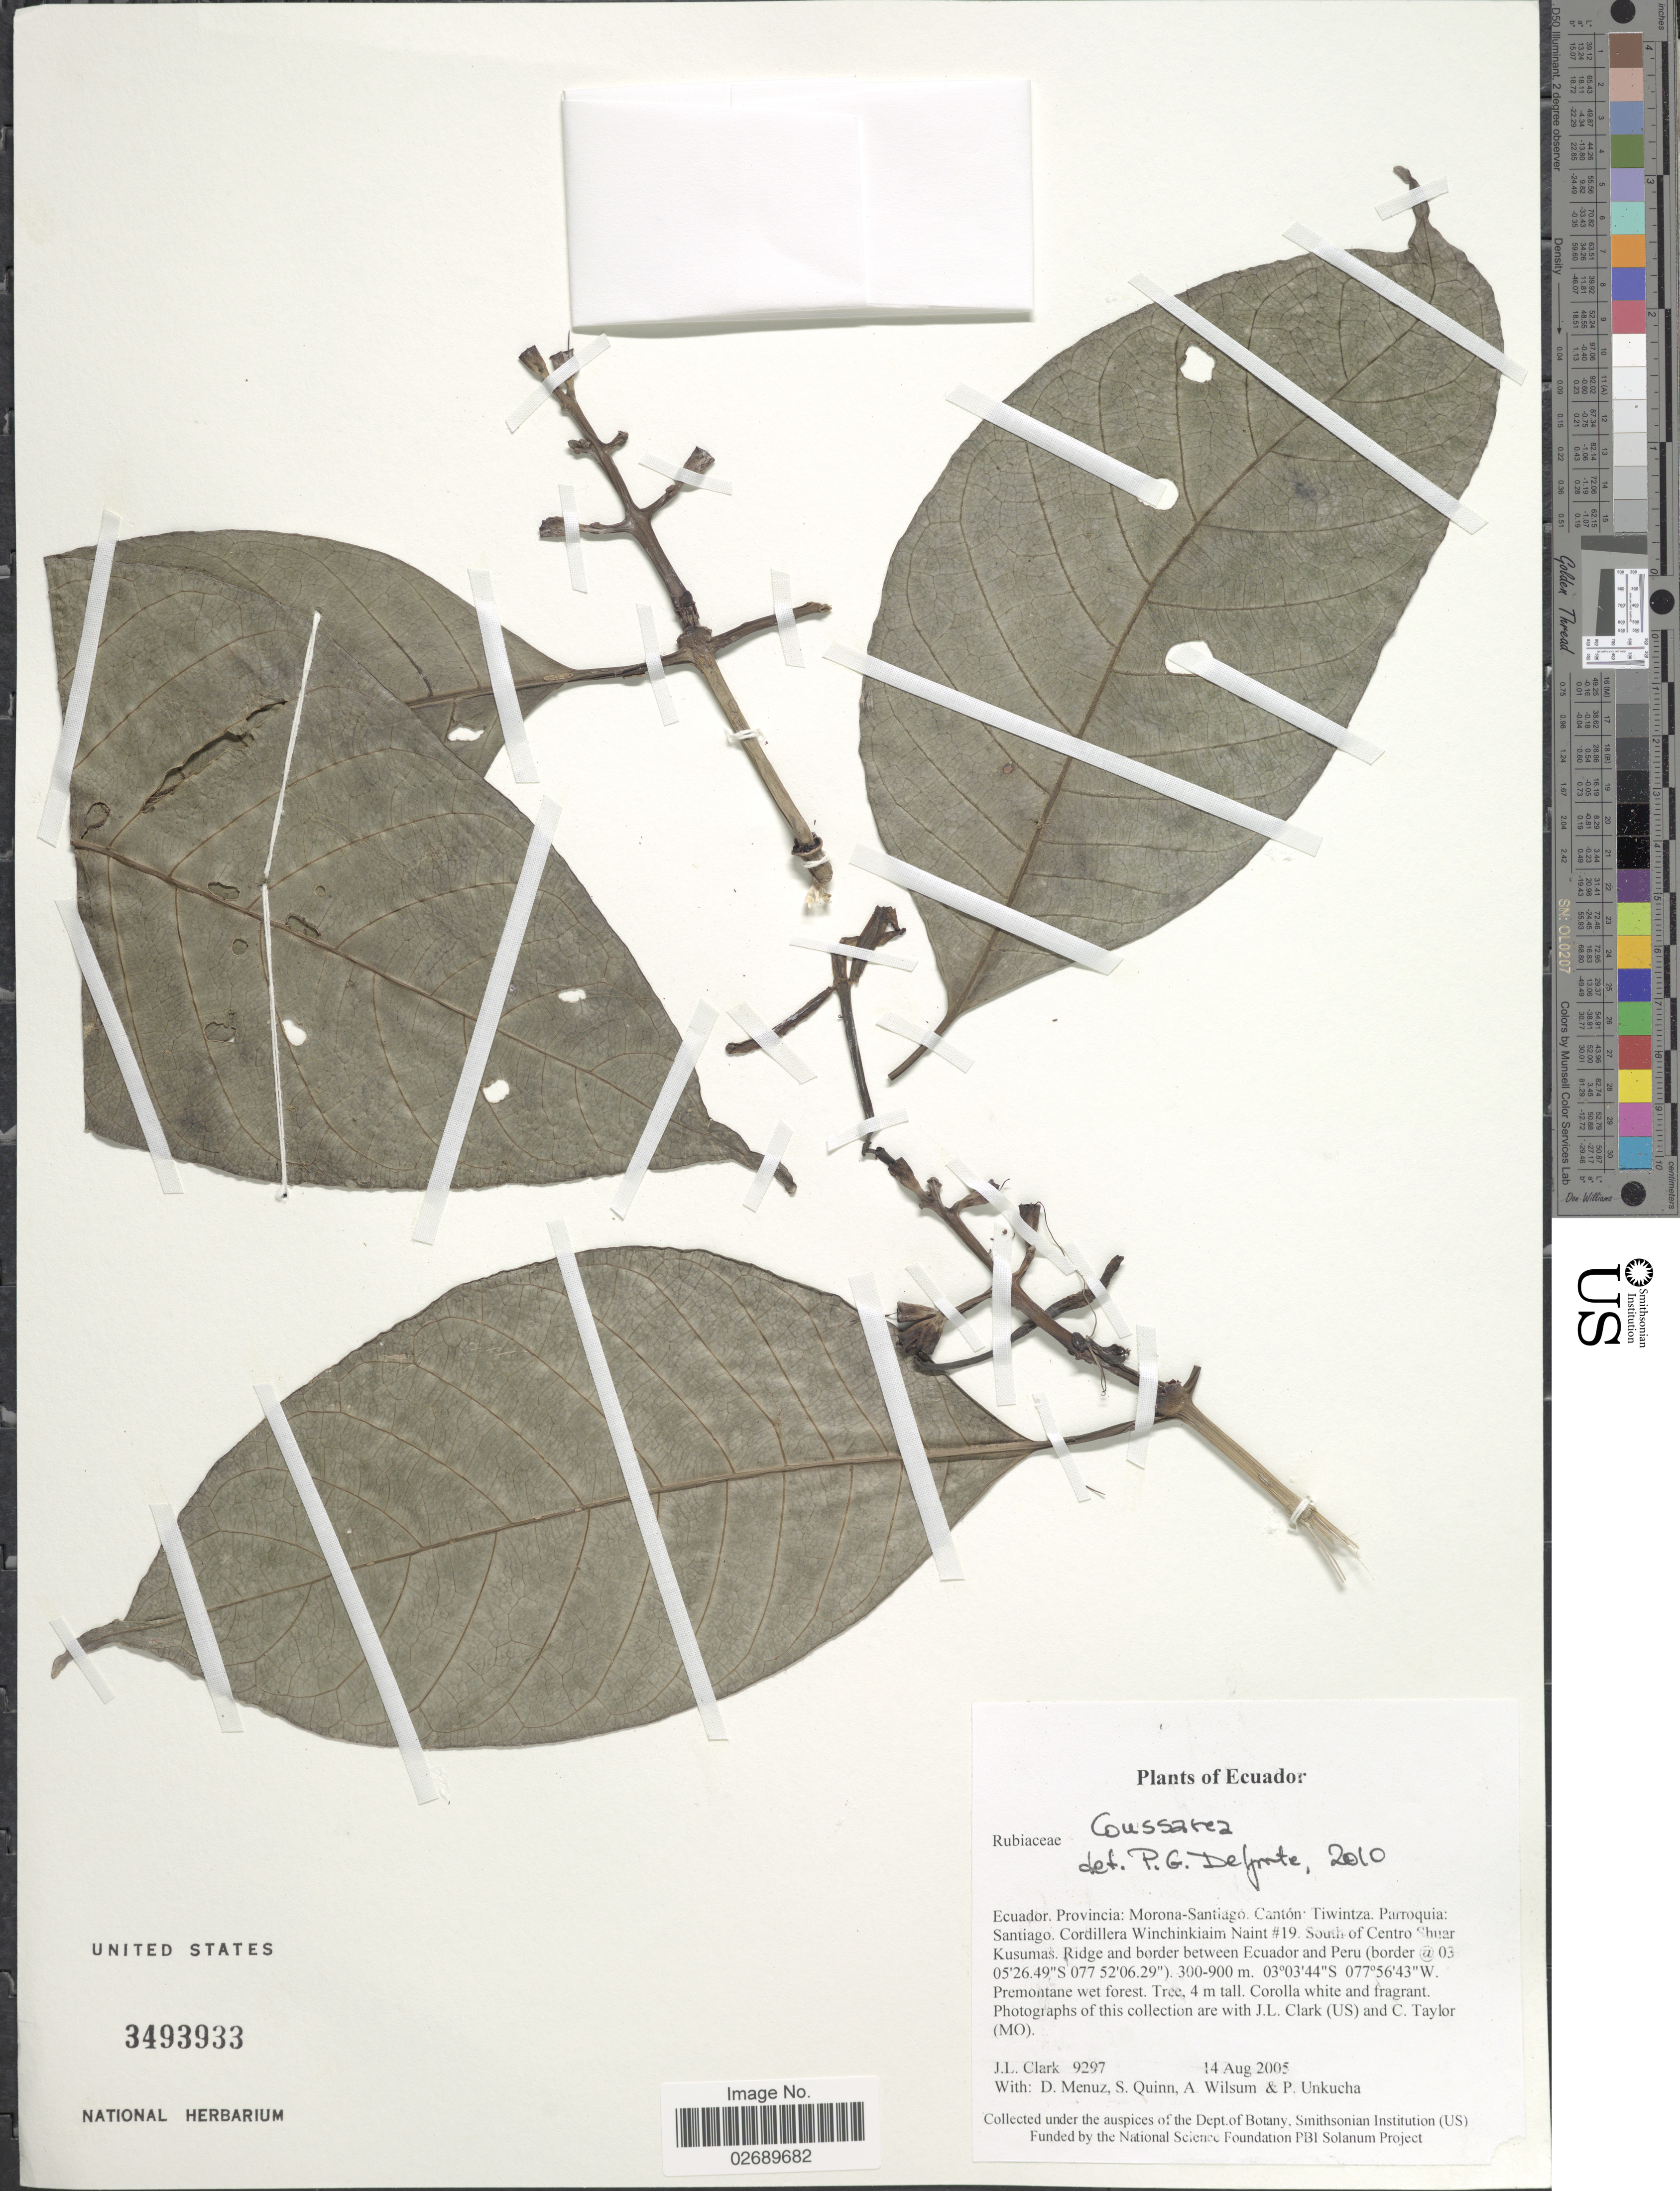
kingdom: Plantae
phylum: Tracheophyta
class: Magnoliopsida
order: Gentianales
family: Rubiaceae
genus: Coussarea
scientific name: Coussarea sp.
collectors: J. L. Clark, D. Menuz, S. Quinn, A. Wilsum & P. Unkucha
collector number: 9297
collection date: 2005-08-14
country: Ecuador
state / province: Morona-Santiago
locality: Canton Tiwintza. Parroquia: Santiago. Cordillera Winchinklaim Naint #19. South of Centro Shuar Kusumas. Ridge and border between Ecuador and Peru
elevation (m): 300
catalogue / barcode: US 3493933